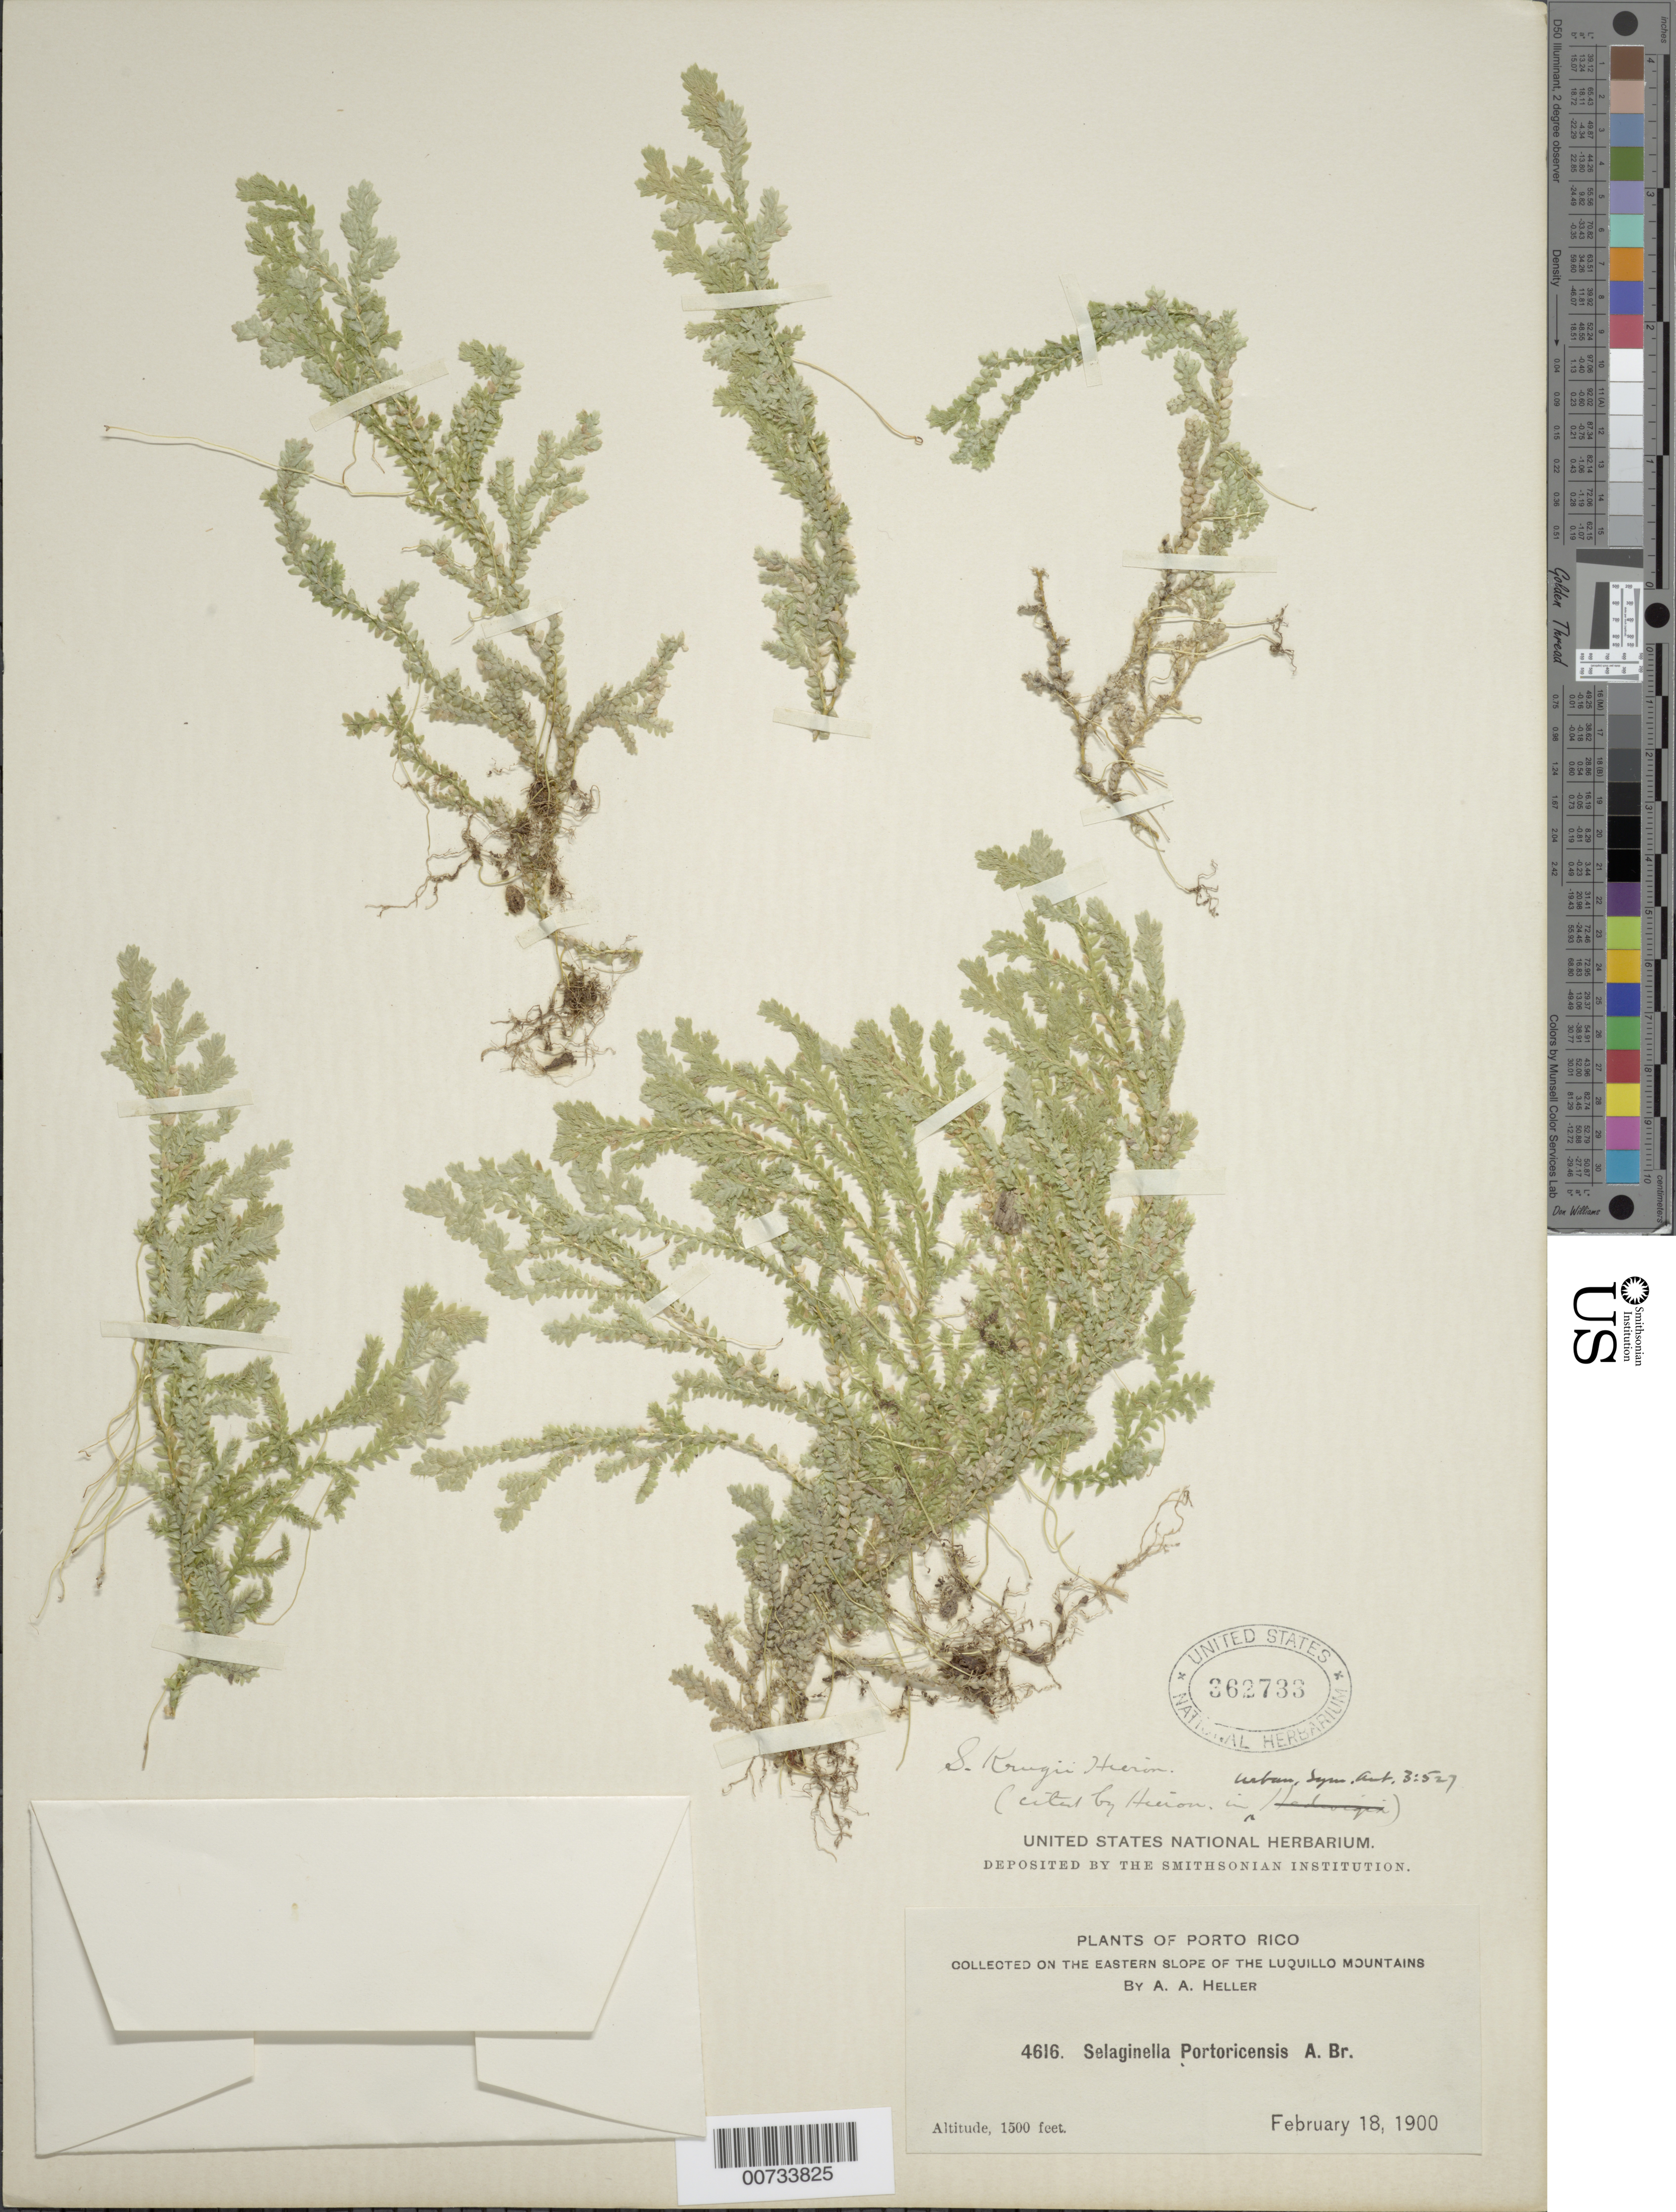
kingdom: Plantae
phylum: Tracheophyta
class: Lycopodiopsida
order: Selaginellales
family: Selaginellaceae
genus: Selaginella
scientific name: Selaginella krugii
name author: Hieron.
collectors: A. A. Heller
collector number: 4616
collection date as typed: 18 Feb 1900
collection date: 1900-02-18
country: Puerto Rico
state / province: Luquillo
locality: Luquillo Mts., E slope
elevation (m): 457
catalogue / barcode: US 362733